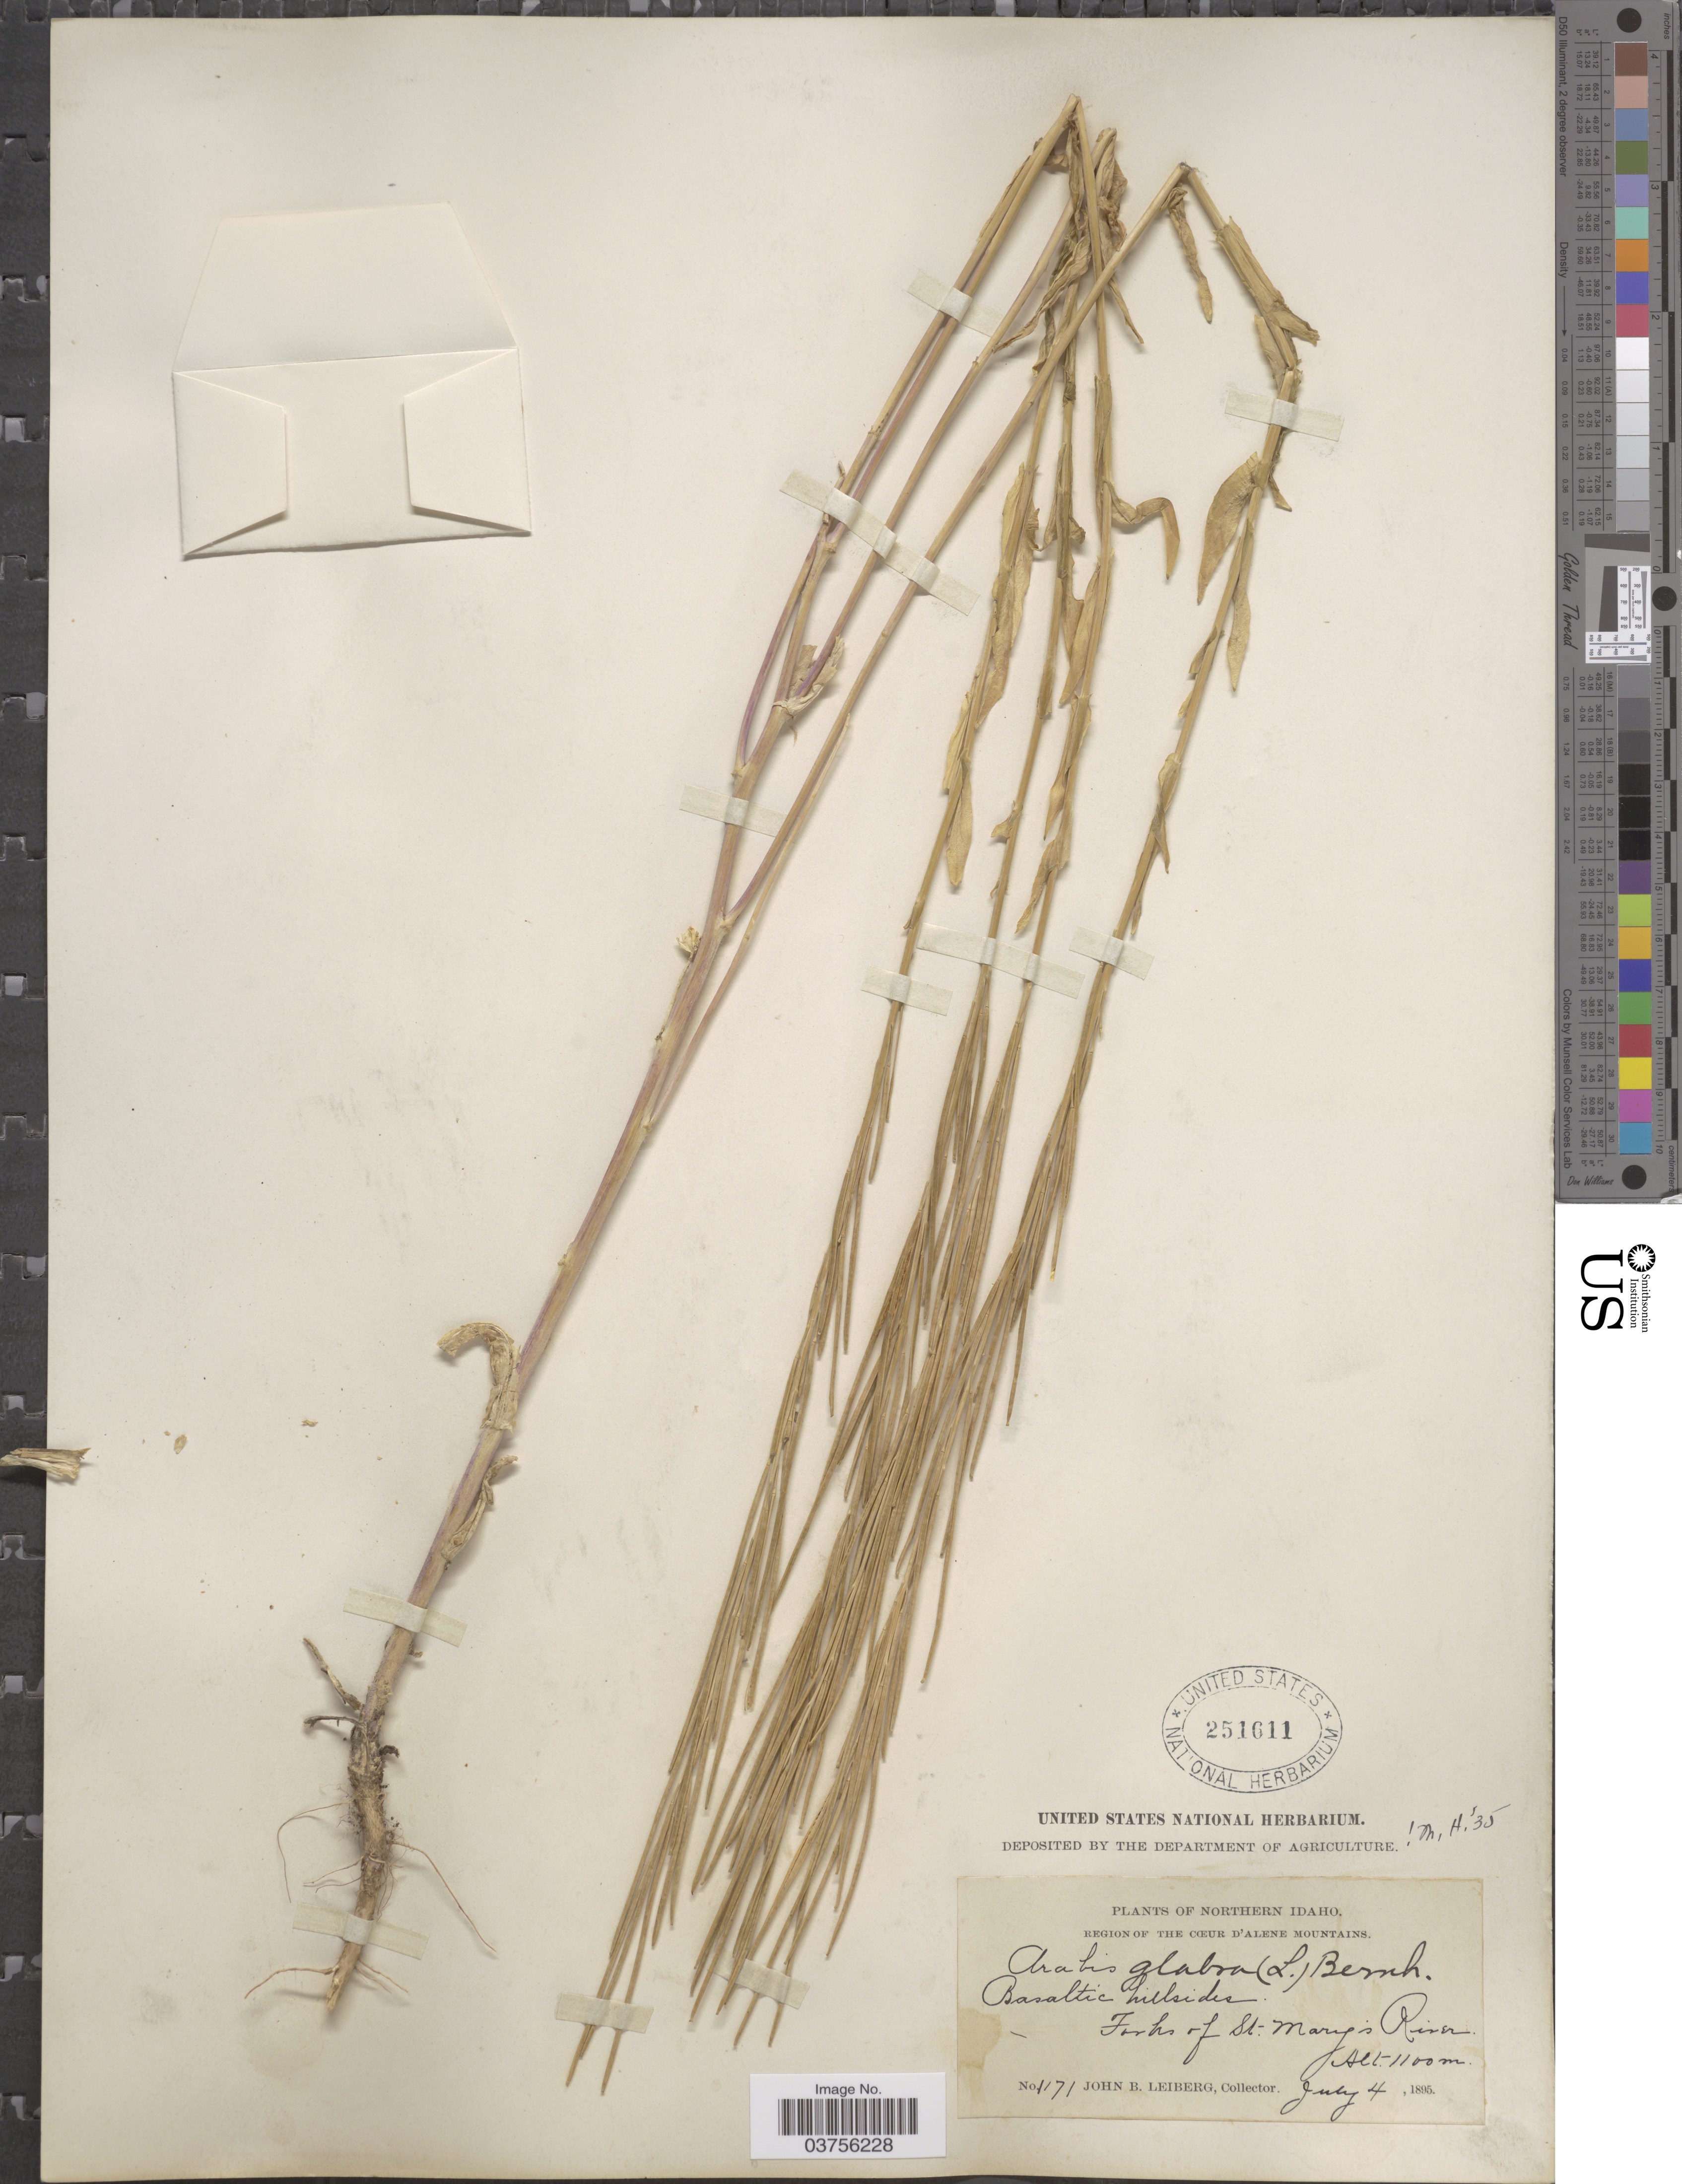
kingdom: Plantae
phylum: Tracheophyta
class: Magnoliopsida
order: Brassicales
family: Brassicaceae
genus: Turritis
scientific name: Turritis glabra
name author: L.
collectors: J. B. Leiberg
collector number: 1171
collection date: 1895-07-04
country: United States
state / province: Idaho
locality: Northern Idaho. Region of The Cœur d'Alene Mountains. Forks of St. Mary's River.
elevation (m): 1100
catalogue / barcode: US 251611